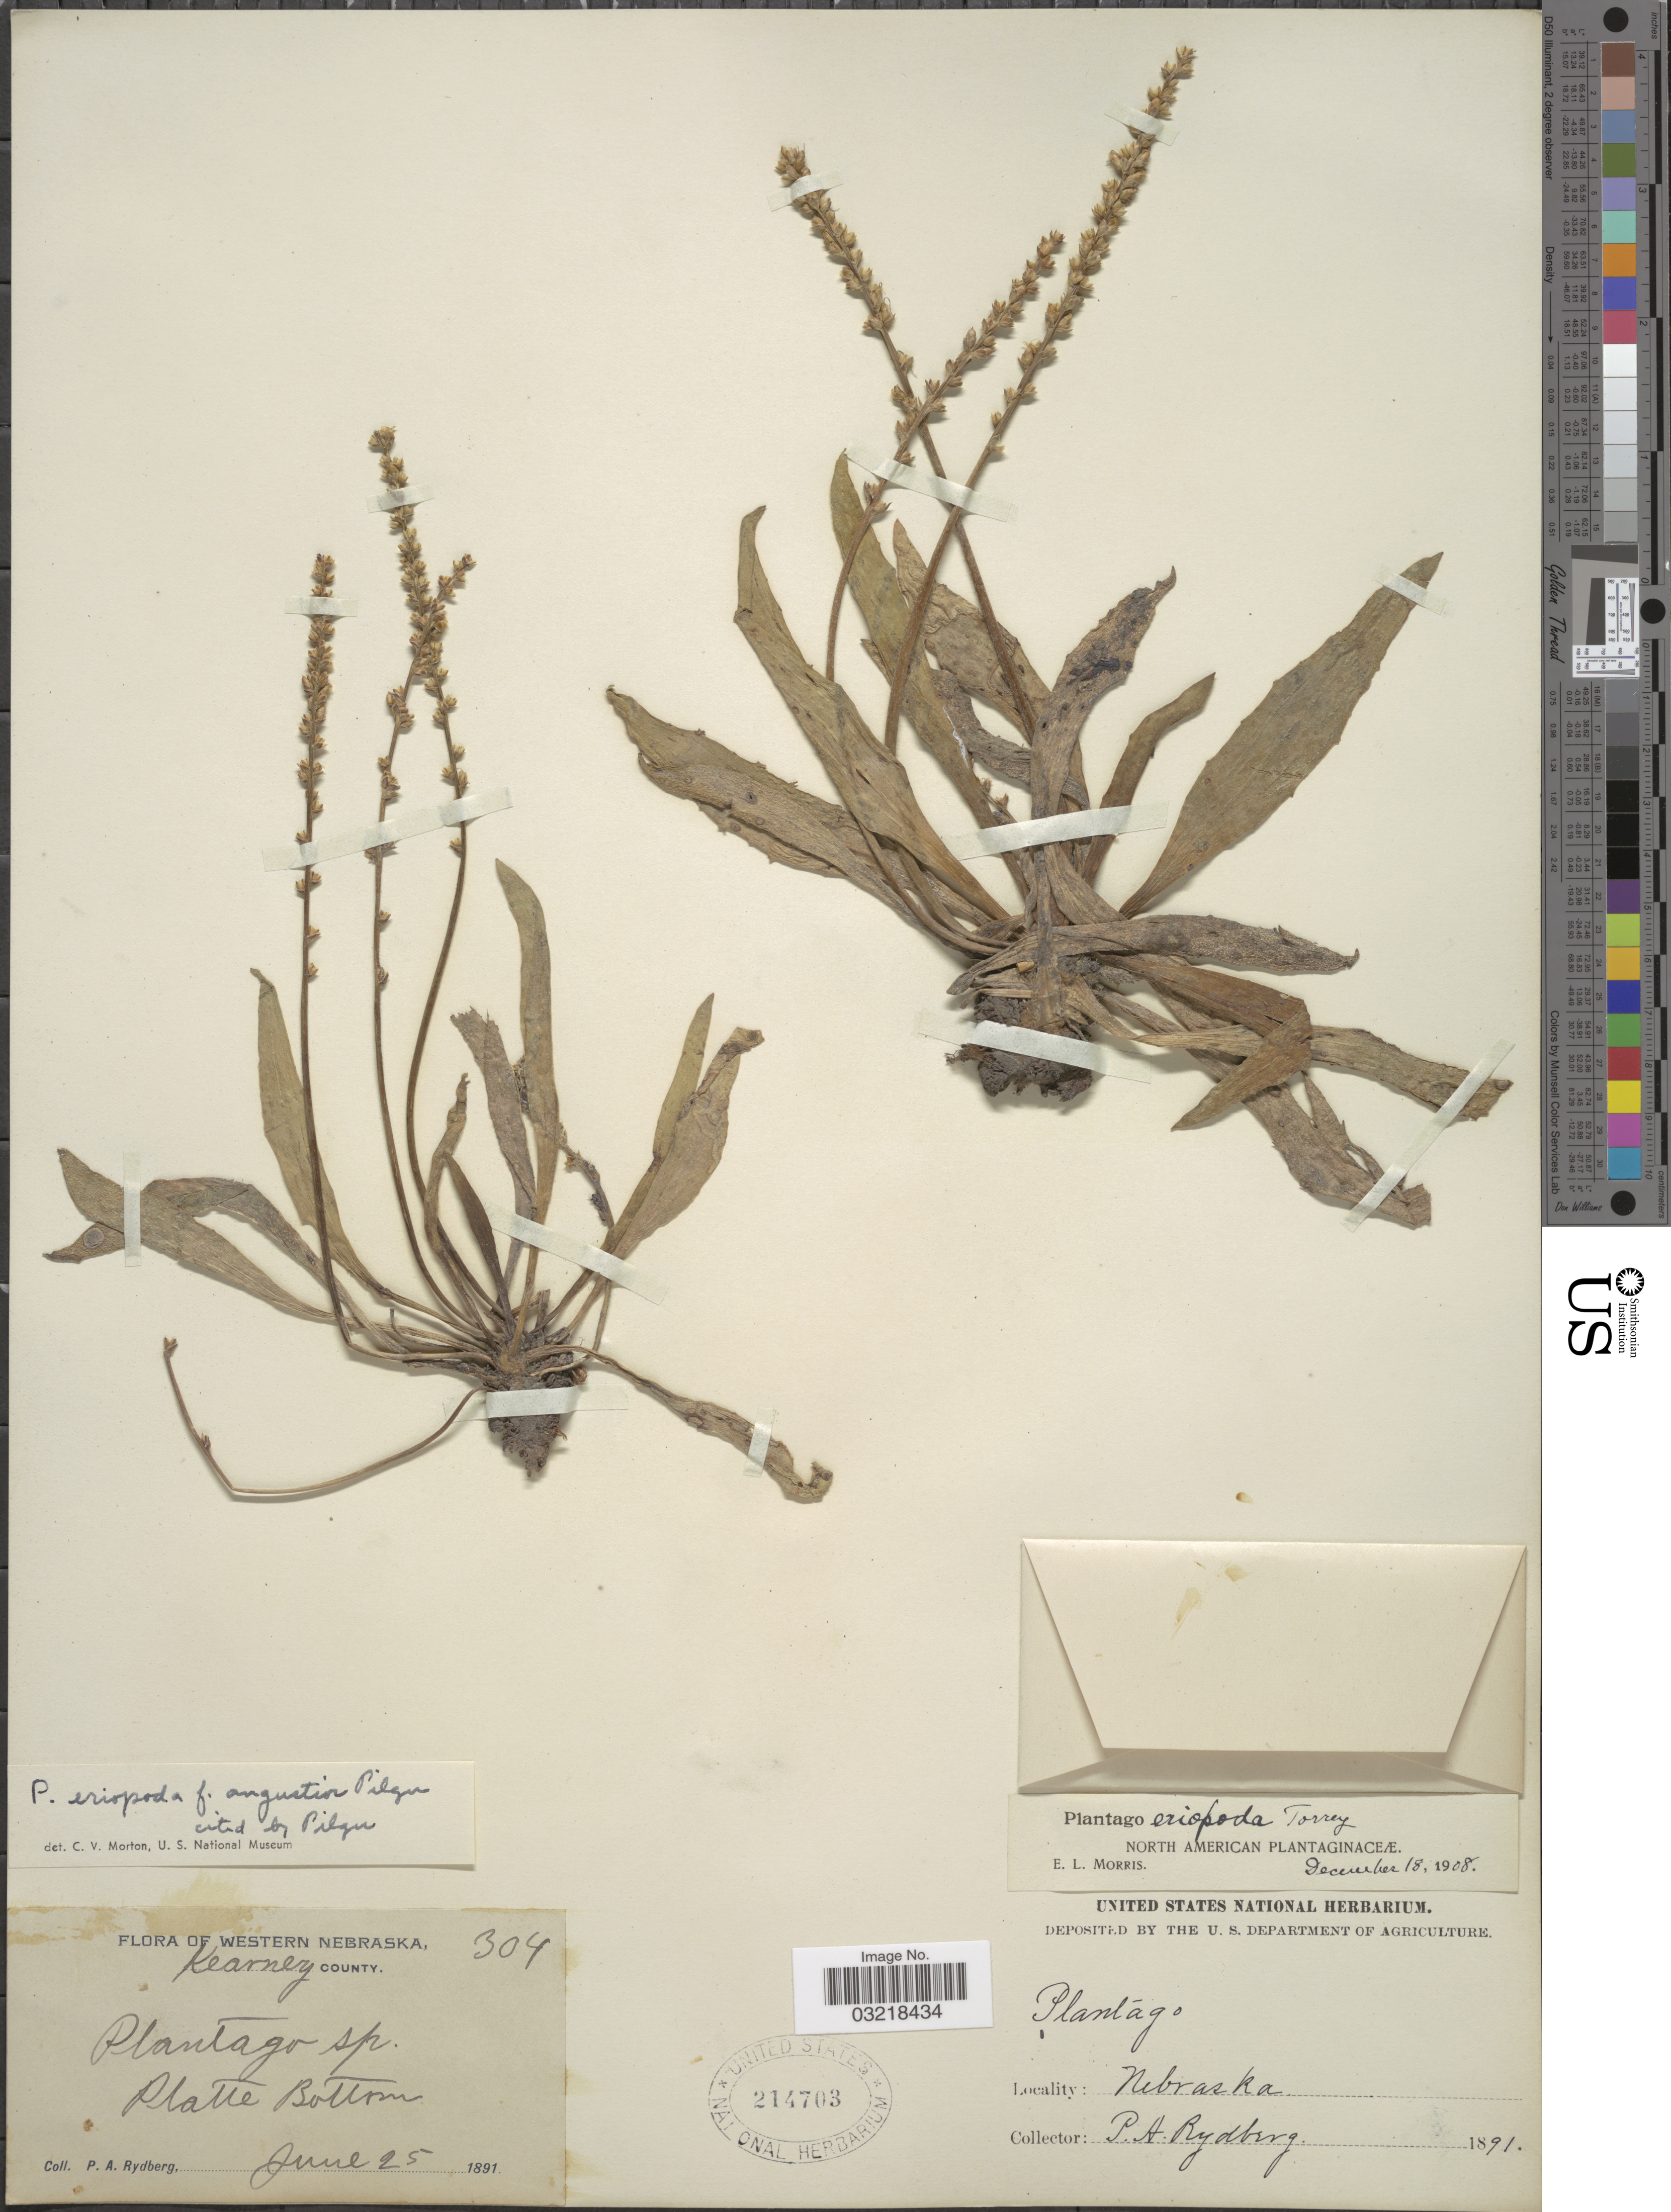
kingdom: Plantae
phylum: Tracheophyta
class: Magnoliopsida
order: Lamiales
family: Plantaginaceae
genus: Plantago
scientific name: Plantago eriopoda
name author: Torr.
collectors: P. A. Rydberg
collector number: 304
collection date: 1891-06-25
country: United States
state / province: Nebraska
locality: Western Nebraska. Kearney County. Platte Bottom.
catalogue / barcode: US 214703